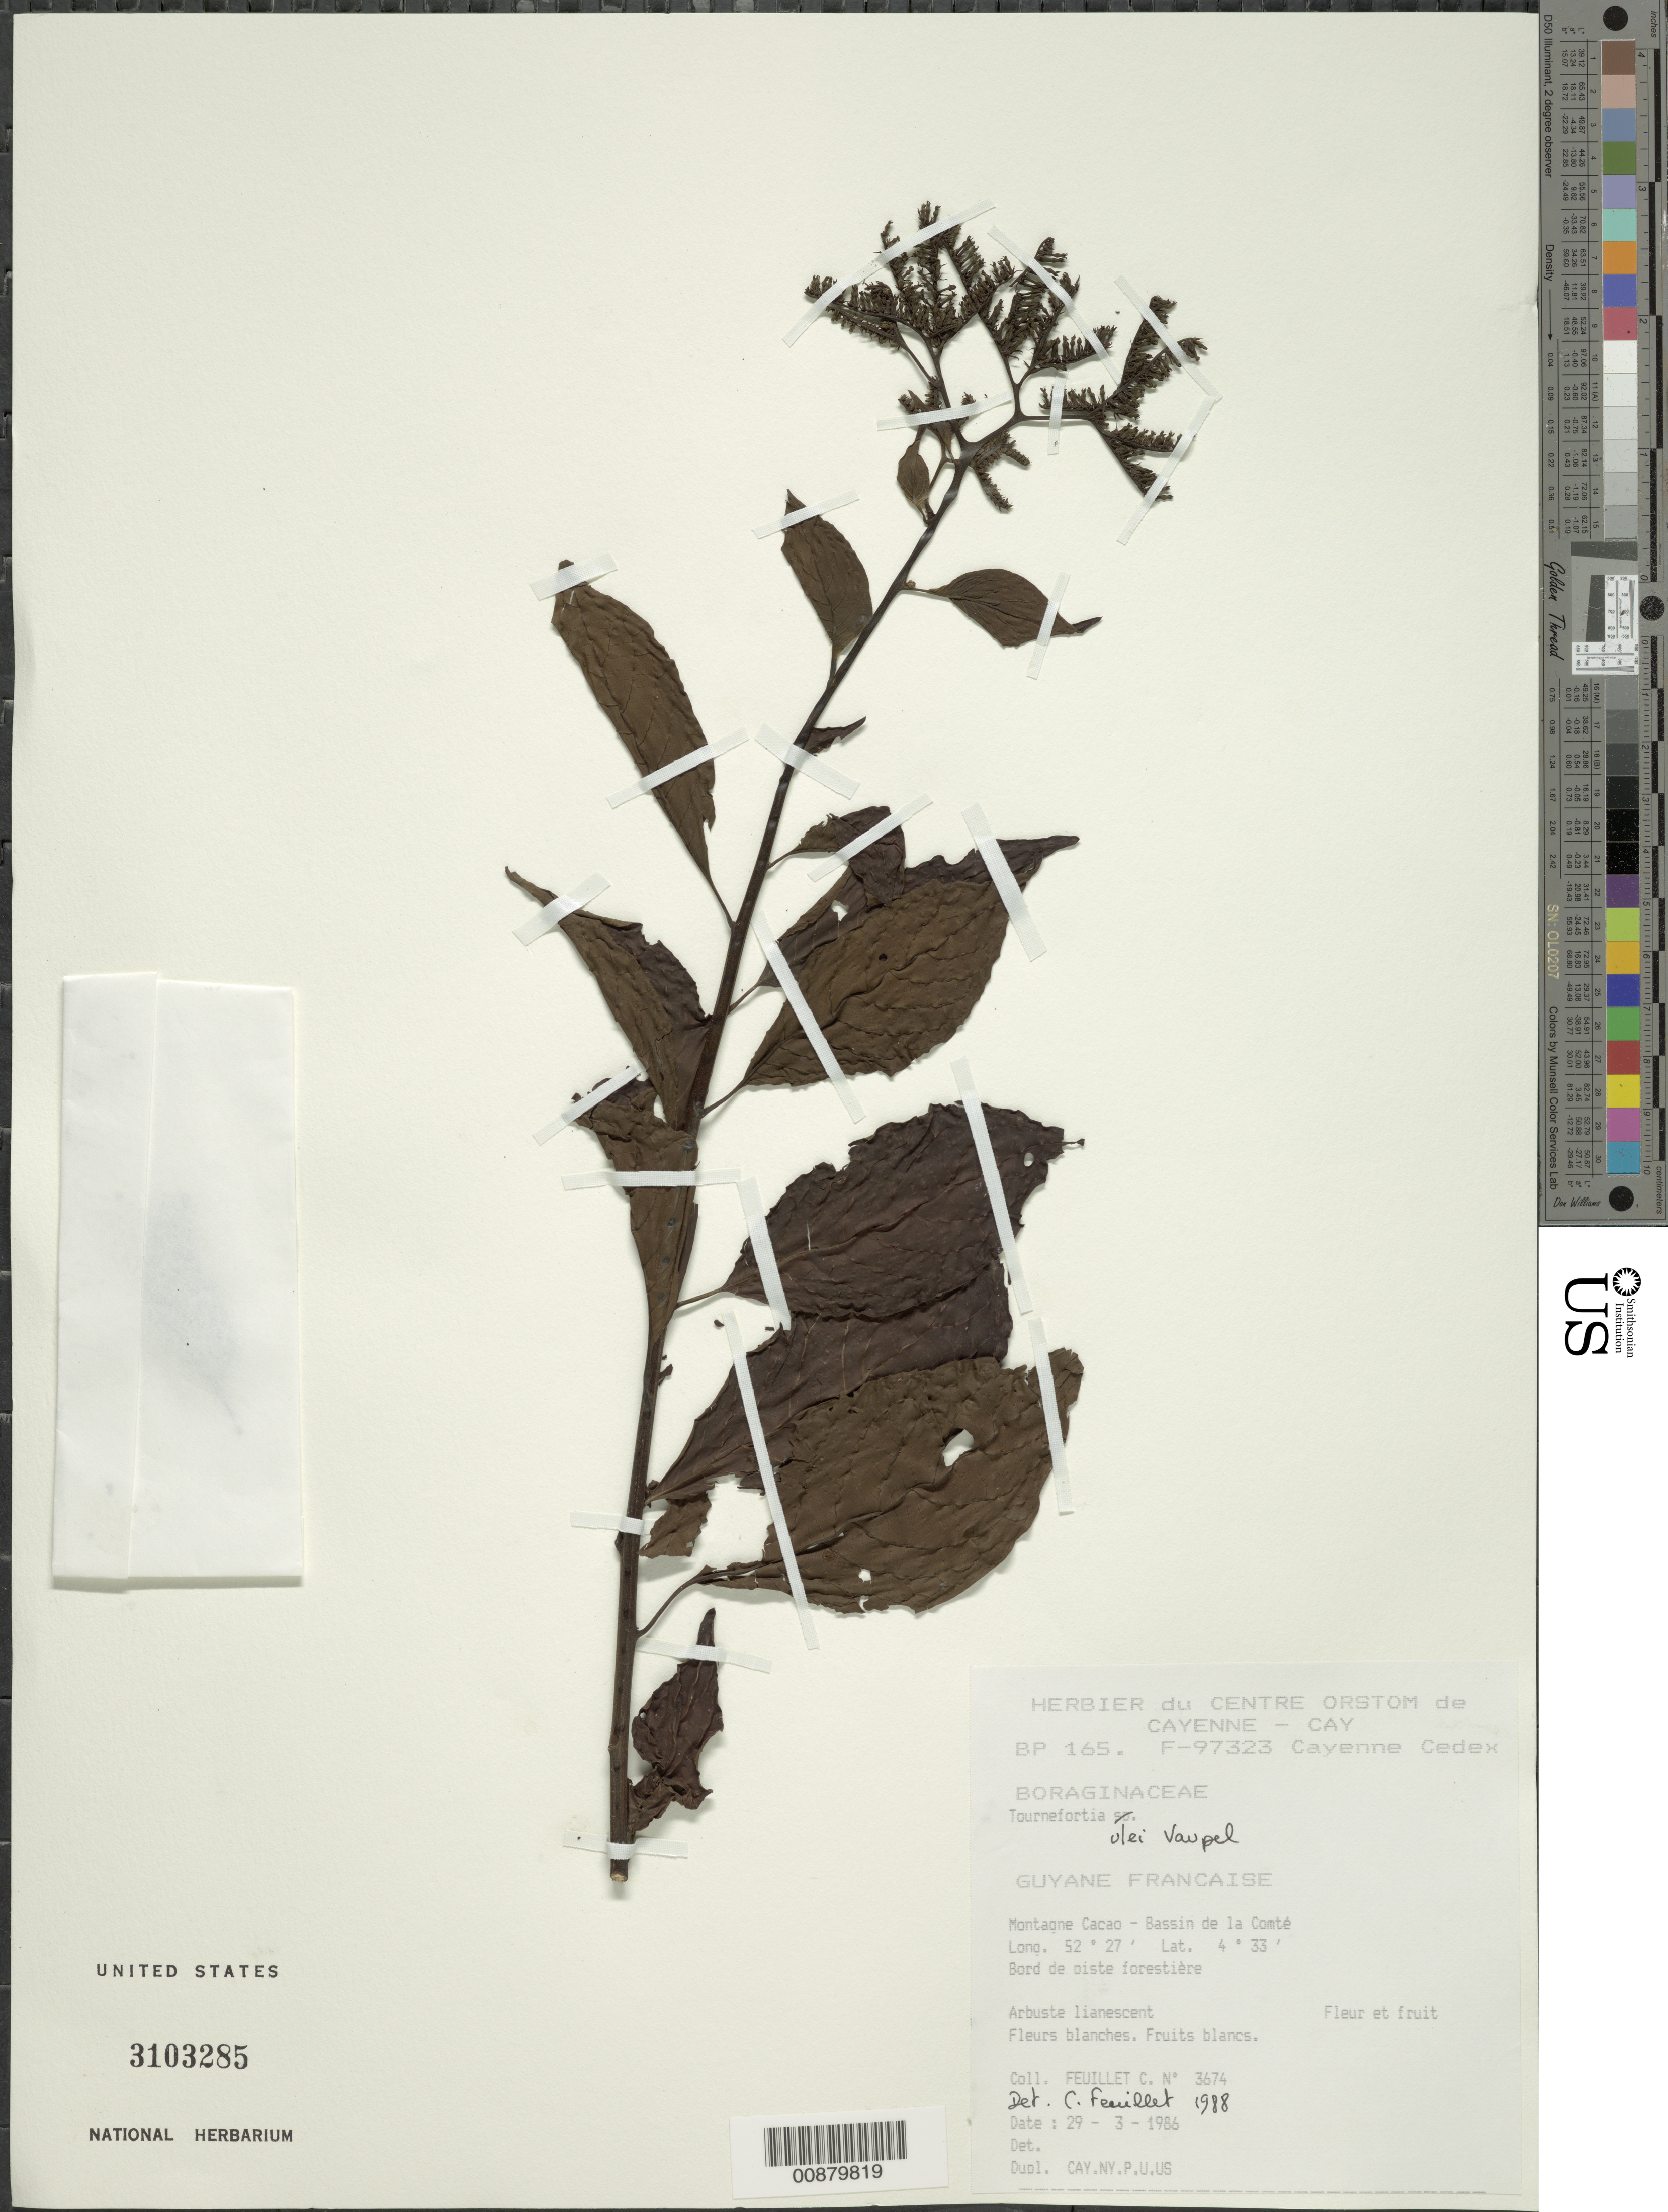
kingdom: Plantae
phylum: Tracheophyta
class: Magnoliopsida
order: Boraginales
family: Heliotropiaceae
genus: Tournefortia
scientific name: Tournefortia ulei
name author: Vaupel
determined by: Feuillet, C.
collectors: C. Feuillet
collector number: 3674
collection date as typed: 29-Mar-86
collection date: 1986-03-29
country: French Guiana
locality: Montagne Cacao, Bassin de la Comté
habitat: Bord de piste forestière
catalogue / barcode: US 3103285